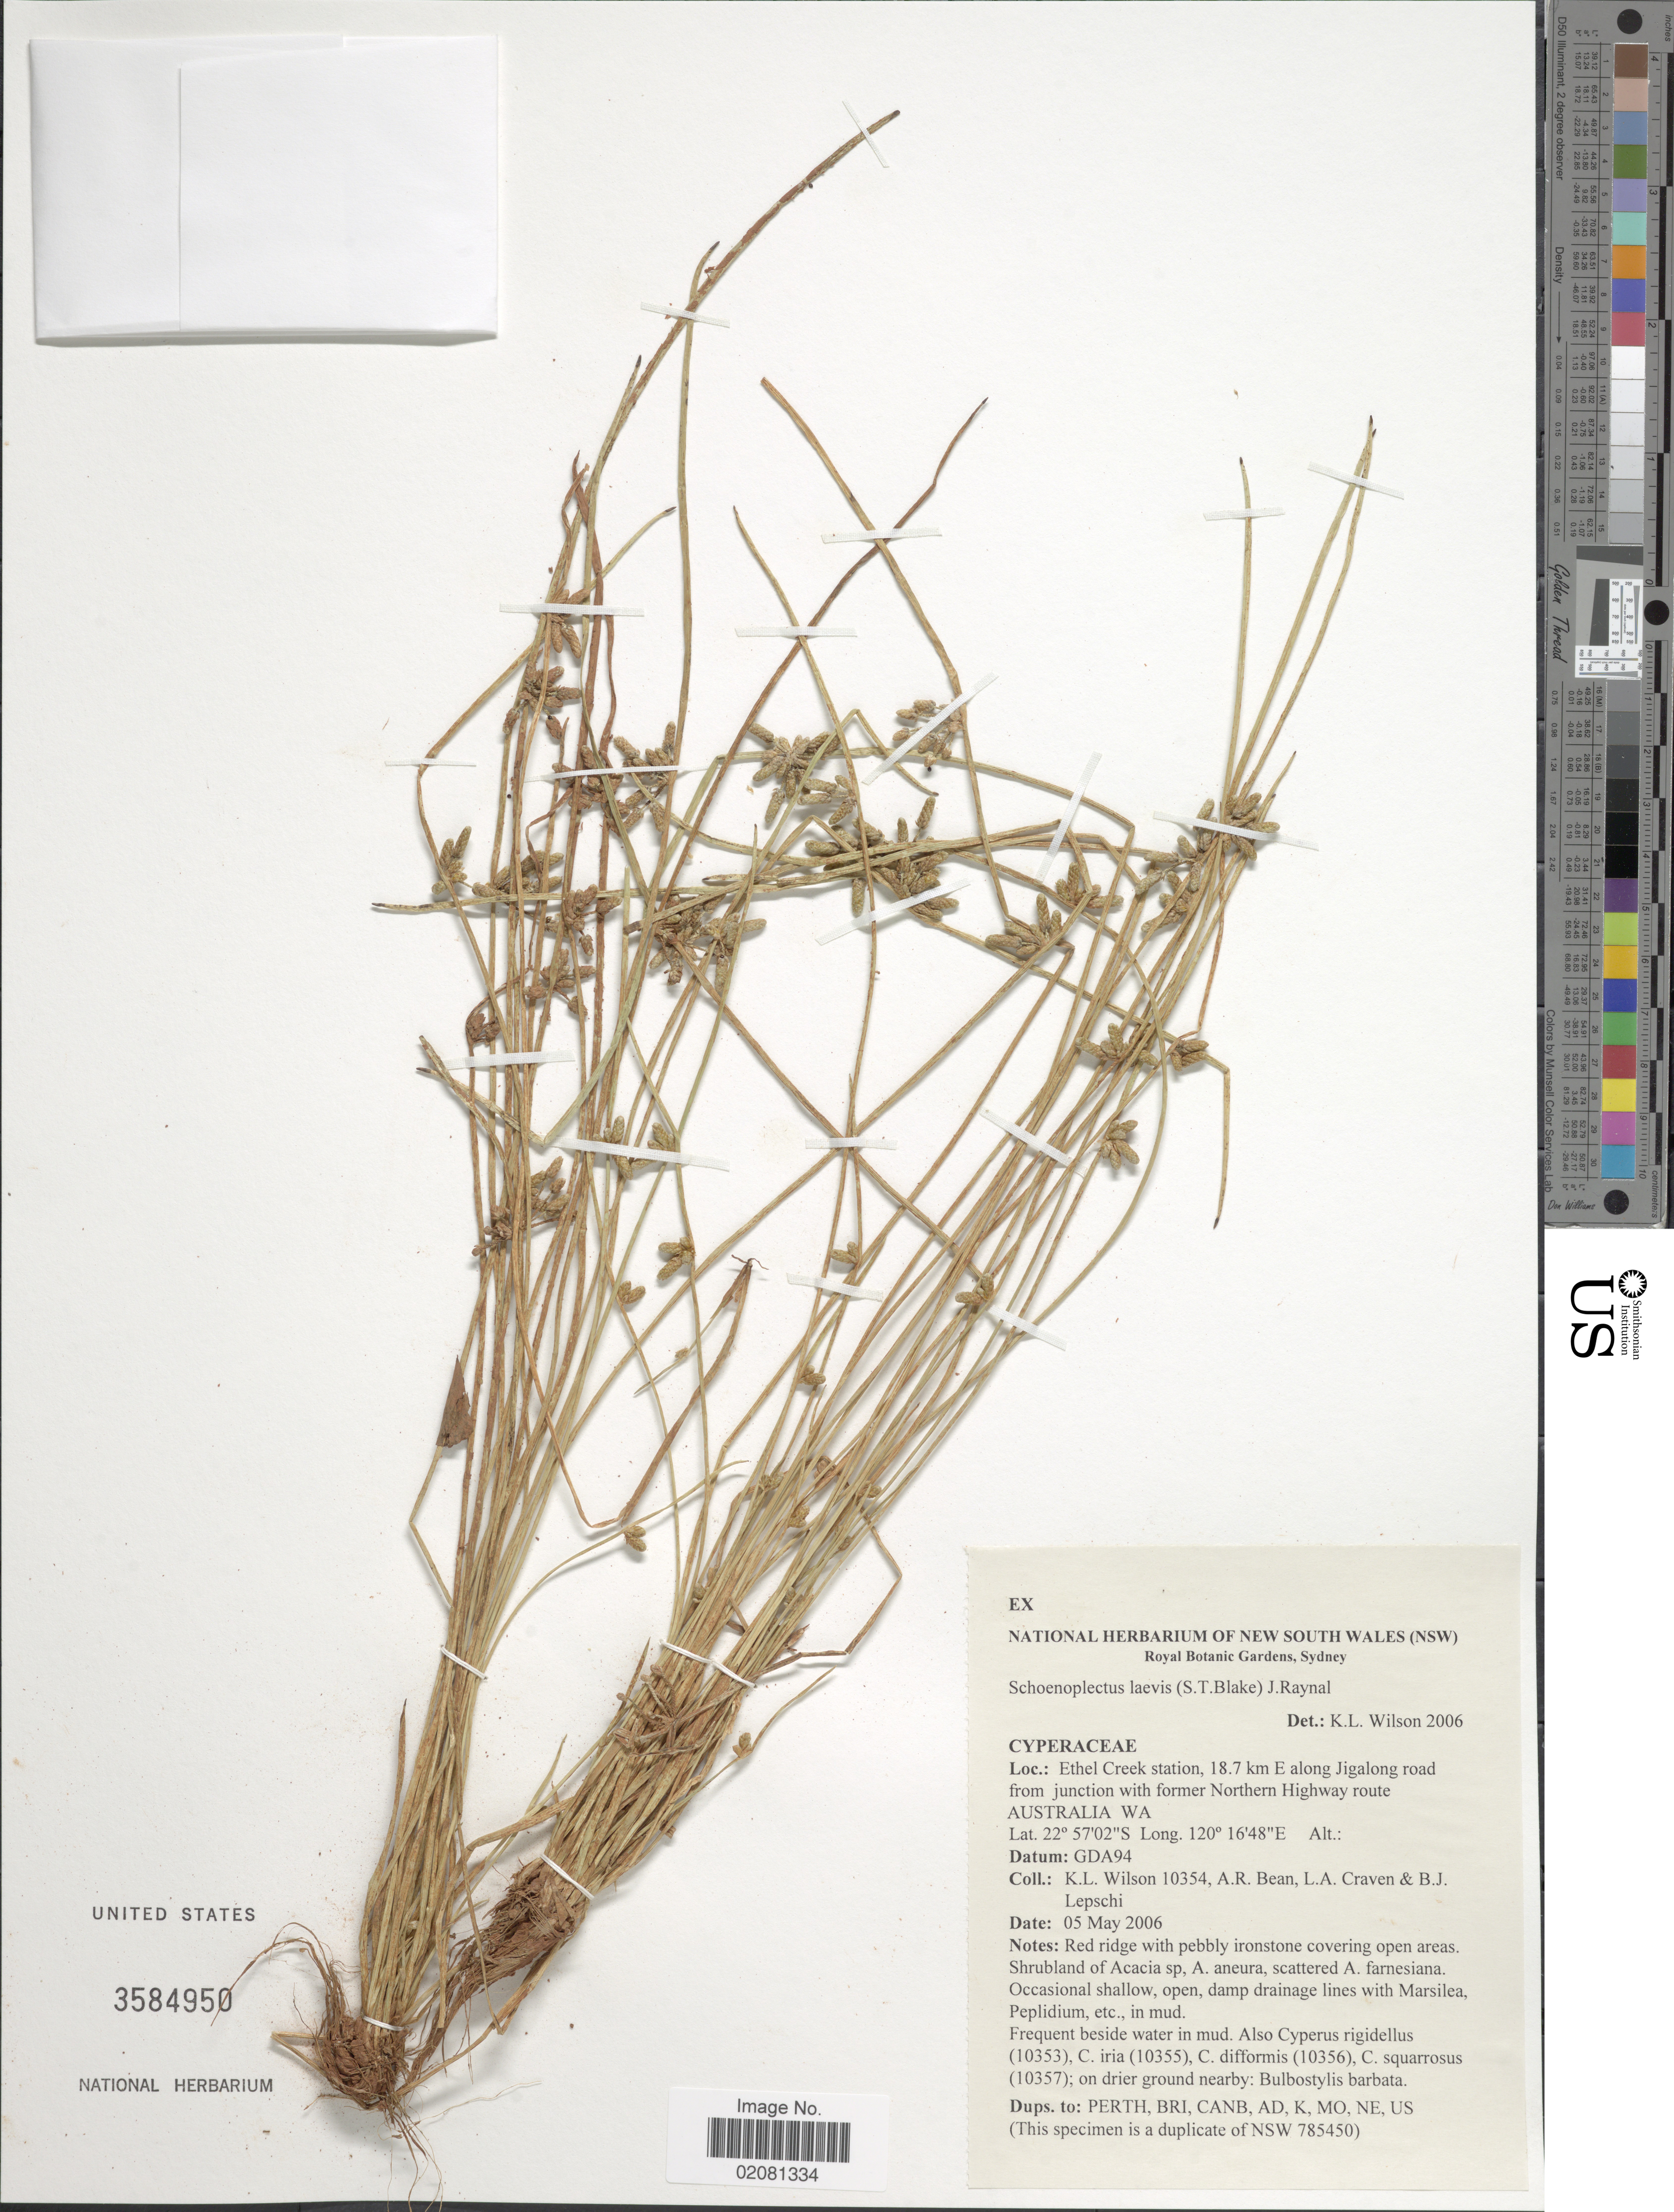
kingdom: Plantae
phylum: Tracheophyta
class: Liliopsida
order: Poales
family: Cyperaceae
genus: Schoenoplectus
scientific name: Schoenoplectus laevis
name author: (S.T. Blake) J. Raynal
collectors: K. L. Wilson, A. R. Bean, L. A. Craven & B. Lepschi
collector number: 10354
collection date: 2006-05-05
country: Australia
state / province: Western Australia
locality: Ethel Creek station, 18.7 km E along Jigalong road from junction former Northern Highway route, WA.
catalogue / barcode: US 3584950